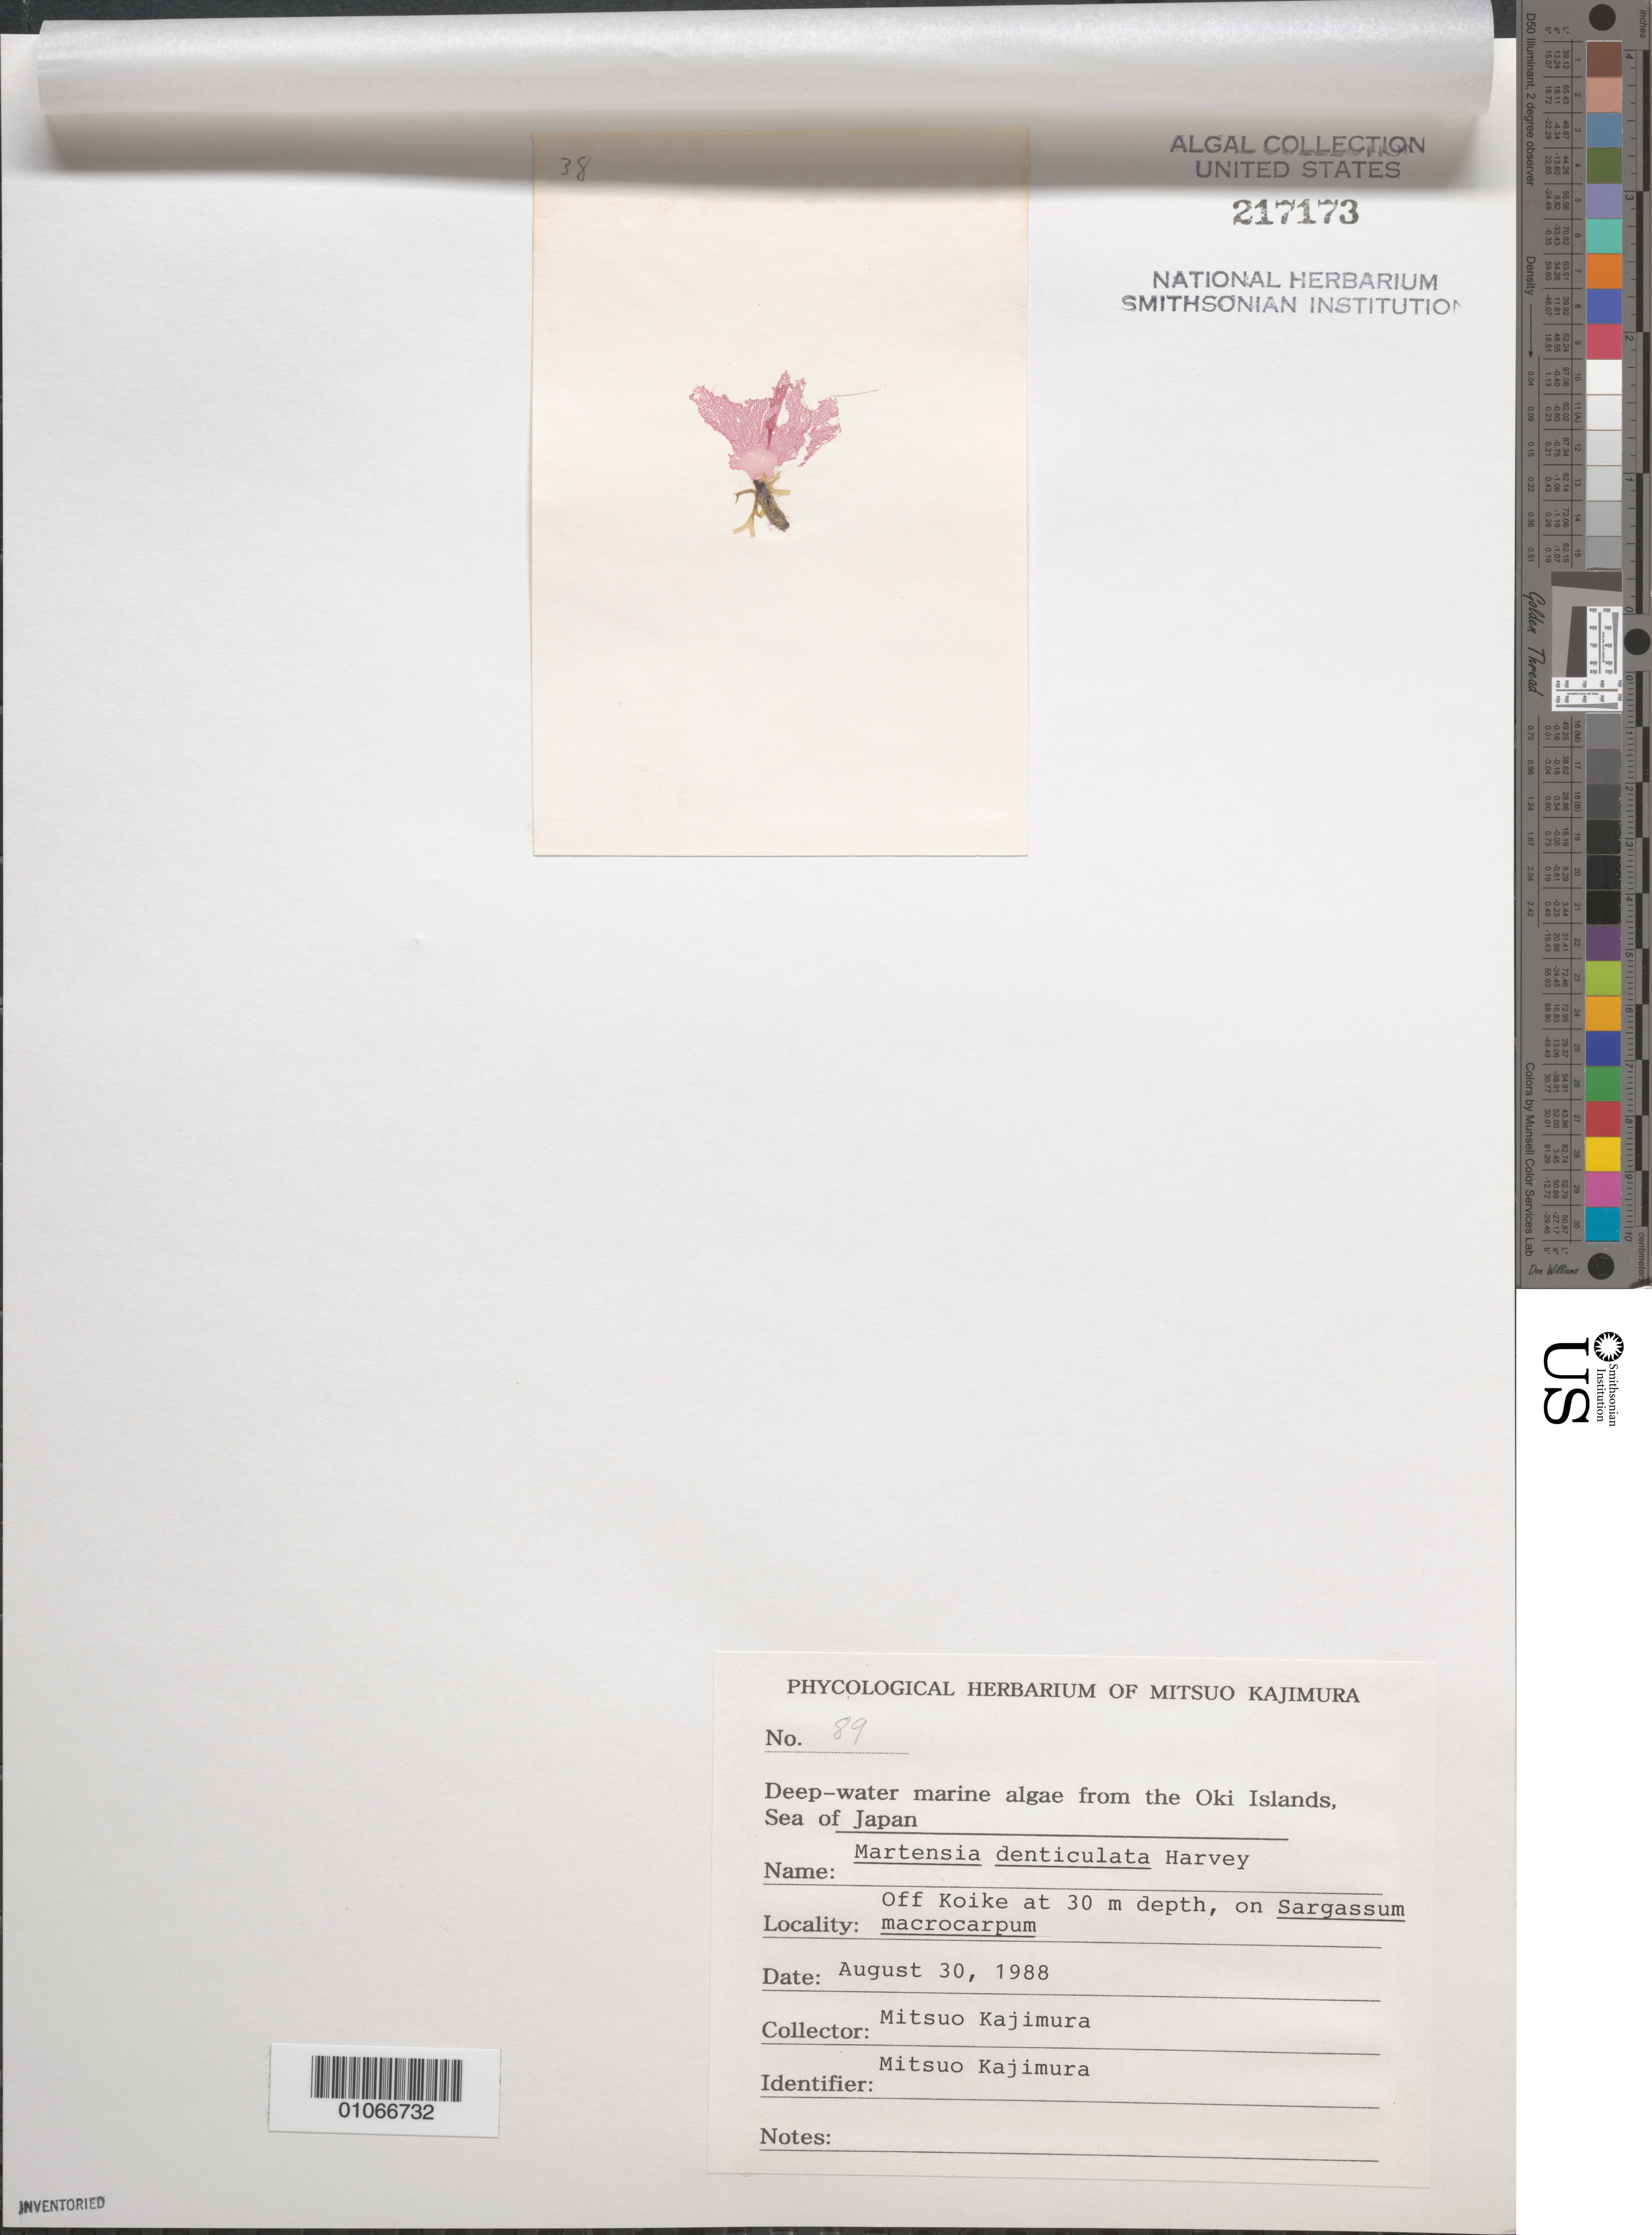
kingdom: Plantae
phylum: Rhodophyta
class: Florideophyceae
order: Ceramiales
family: Delesseriaceae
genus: Martensia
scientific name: Martensia denticulata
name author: Harv.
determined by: Kajimura, Mitsuo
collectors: M. Kajimura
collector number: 89 & specimen 38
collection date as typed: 30 Aug 1988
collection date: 1988-08-30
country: Japan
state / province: Simane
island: Oki Is.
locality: Off Koike, Sea of Japan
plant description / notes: Phycologial Herbarium of Mitsuo Kajimura, Deep-water marine algae from the Oki Islands, Sea of Japan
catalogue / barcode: US 217173